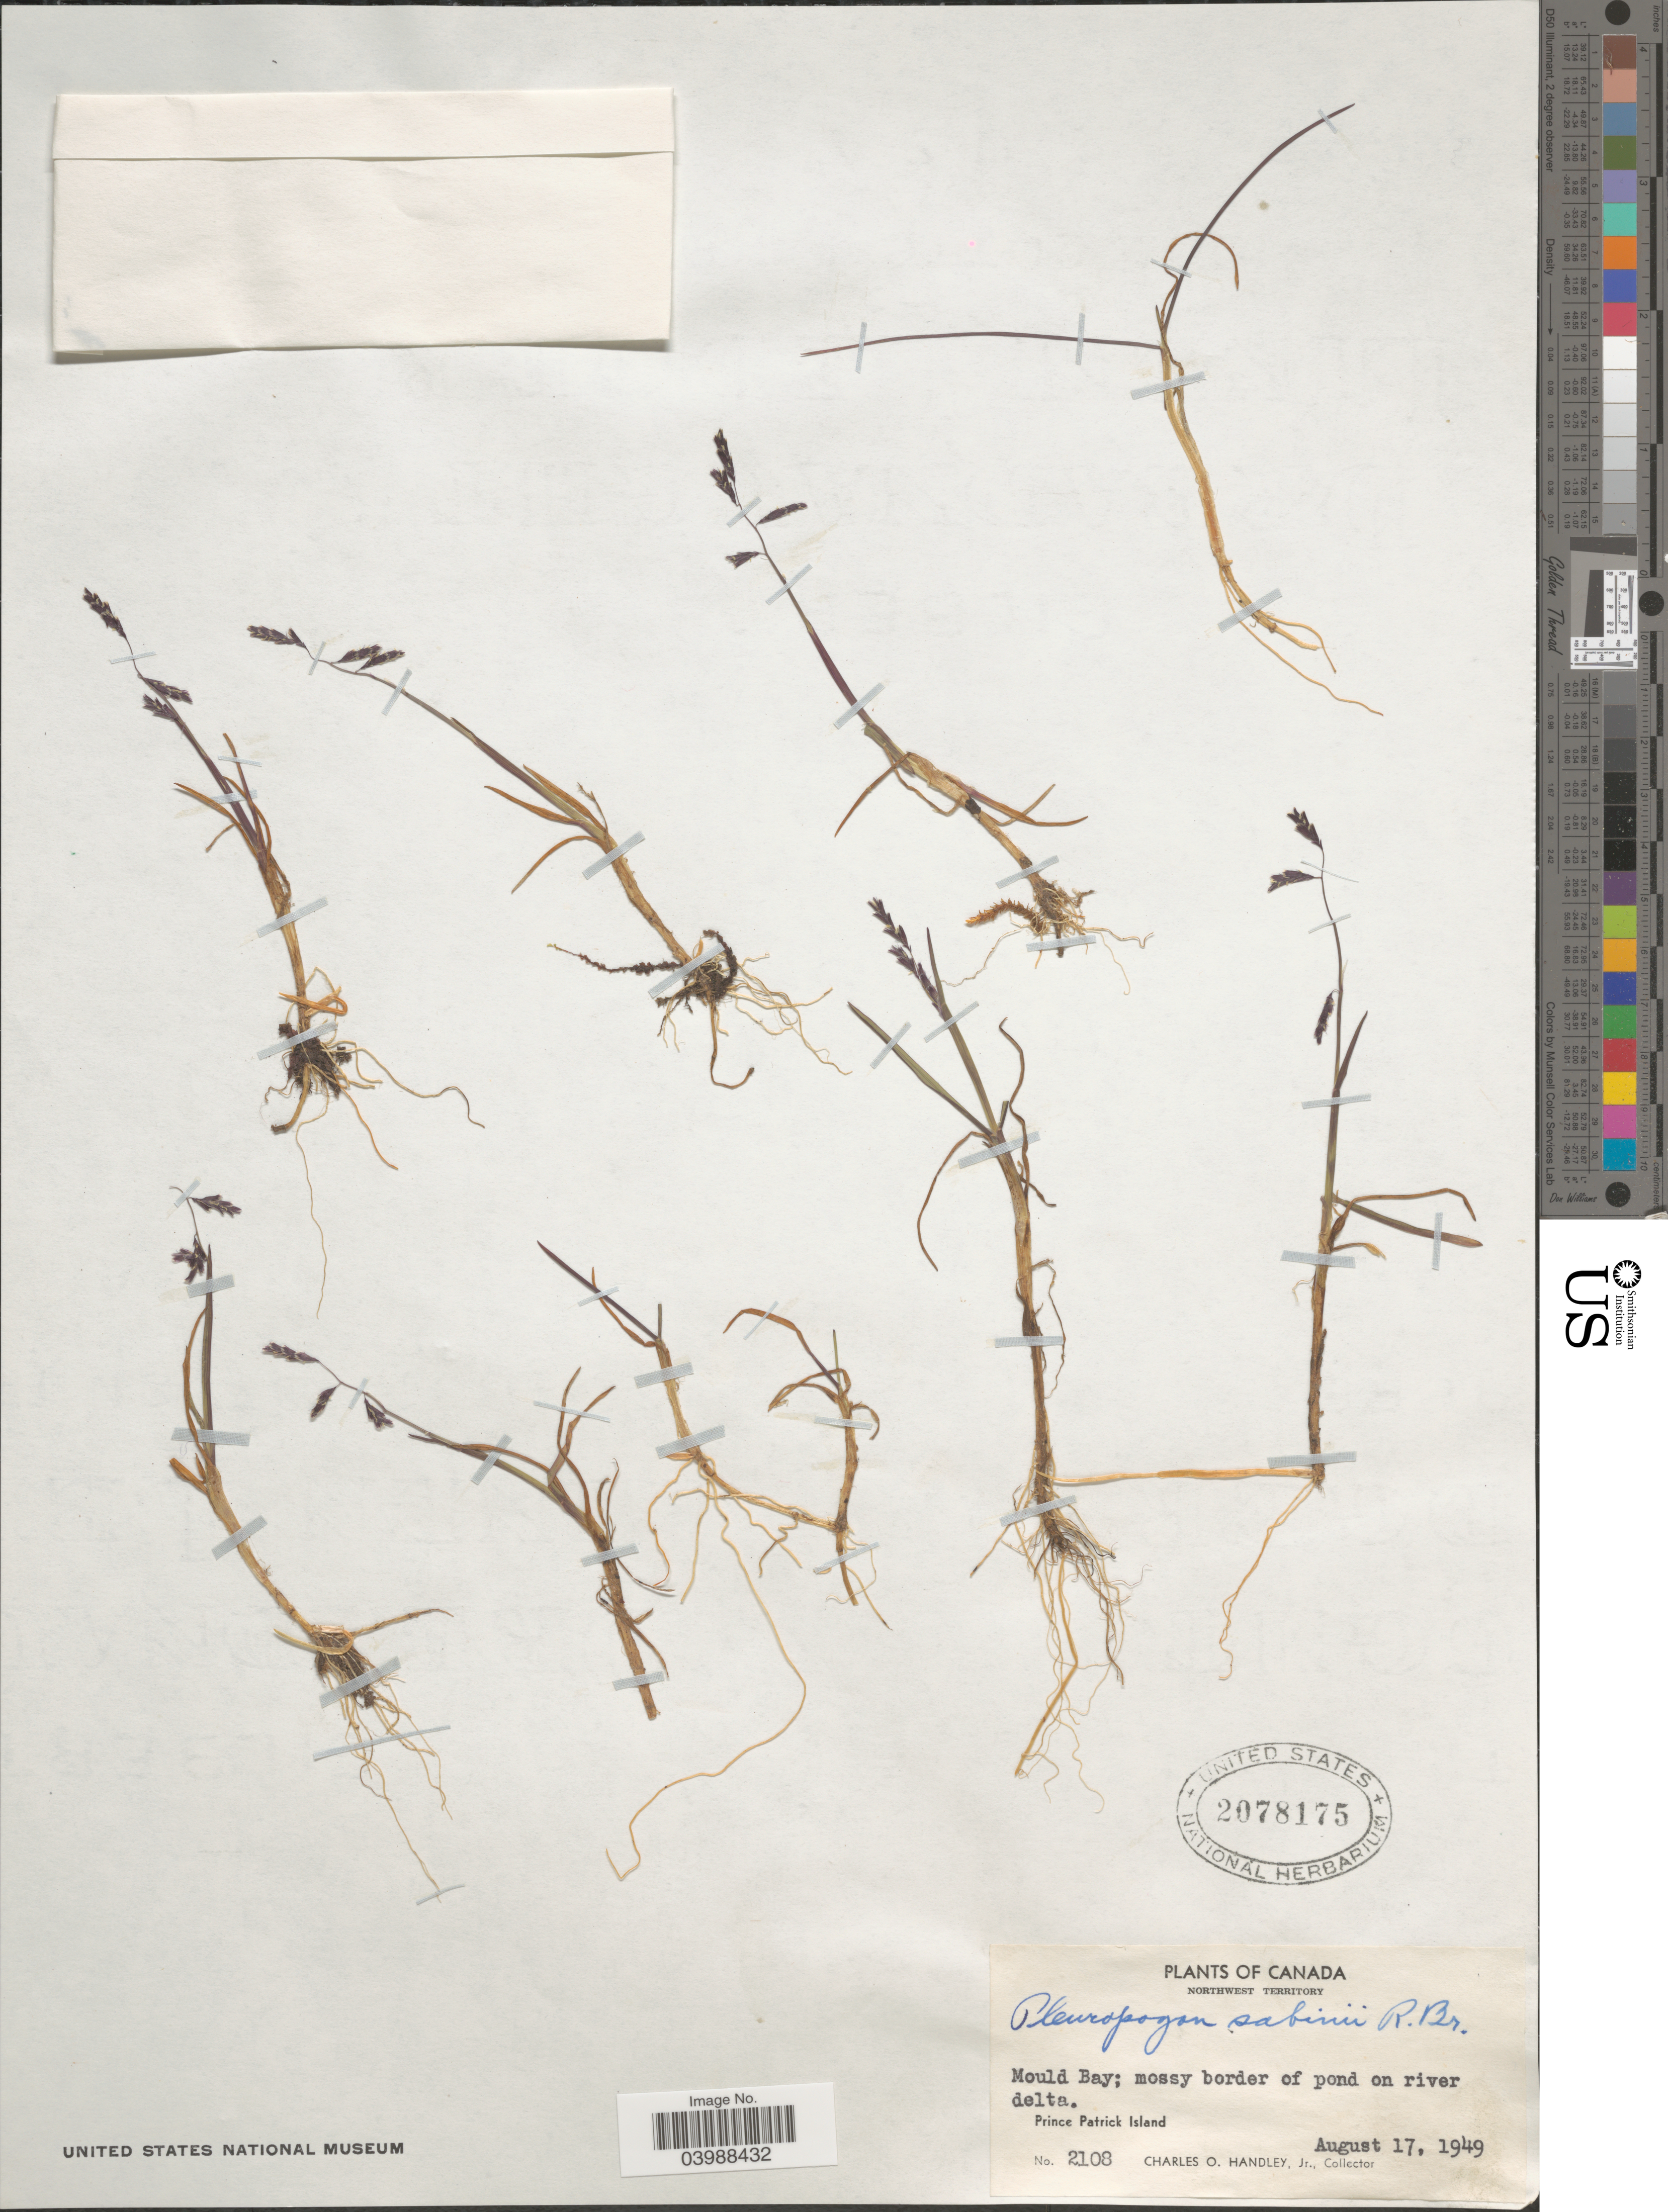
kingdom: Plantae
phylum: Tracheophyta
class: Liliopsida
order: Poales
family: Poaceae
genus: Pleuropogon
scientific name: Pleuropogon sabinei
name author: R. Br.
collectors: C. Handley Jr.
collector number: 2108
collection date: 1949-08-17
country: Canada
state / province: Northwest Territories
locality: Mould Bay; mossy border of pond on river delta. Prince Patrick Island.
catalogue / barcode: US 2078175